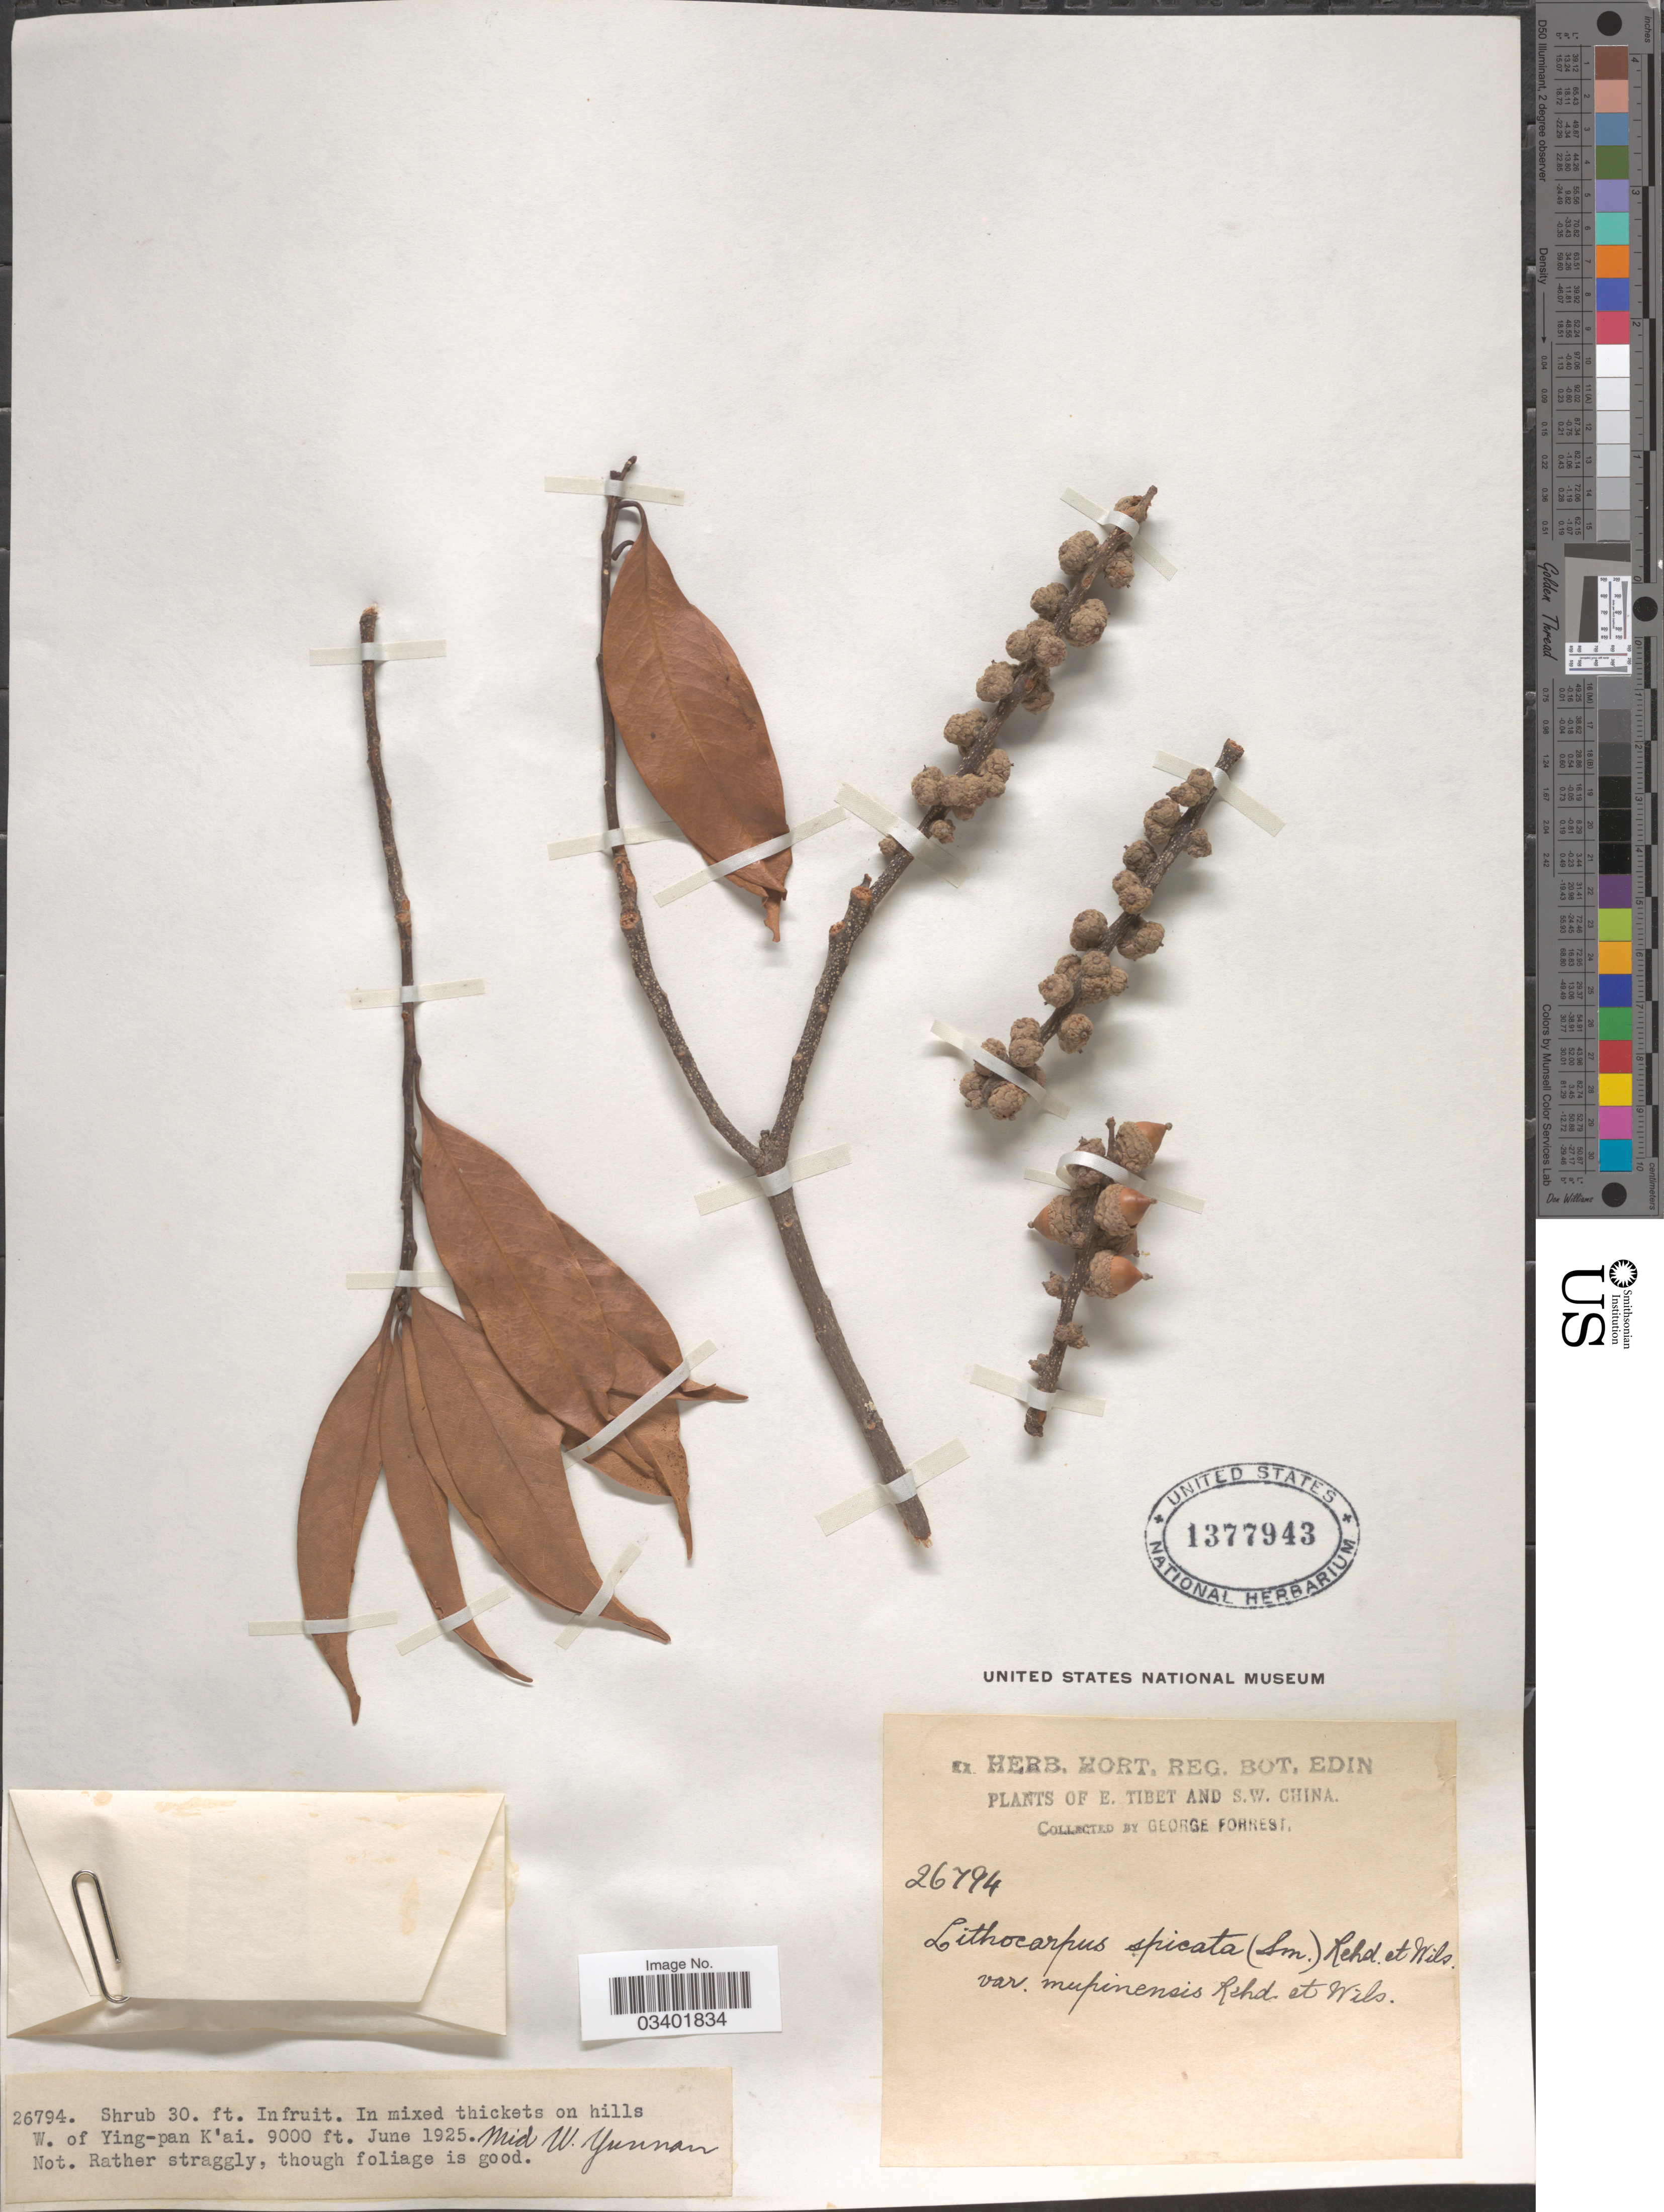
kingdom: Plantae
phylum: Tracheophyta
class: Magnoliopsida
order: Fagales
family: Fagaceae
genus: Lithocarpus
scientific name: Lithocarpus elegans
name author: (Blume) Hatus. ex Soepadmo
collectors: G. Forrest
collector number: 26794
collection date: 1925-06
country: China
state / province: Xizang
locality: E. Tibet and S.W. China. In mixed thickets on hills W. of Ying-pan K'ai. Mid W. Yunnan.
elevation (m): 2743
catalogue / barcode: US 1377943